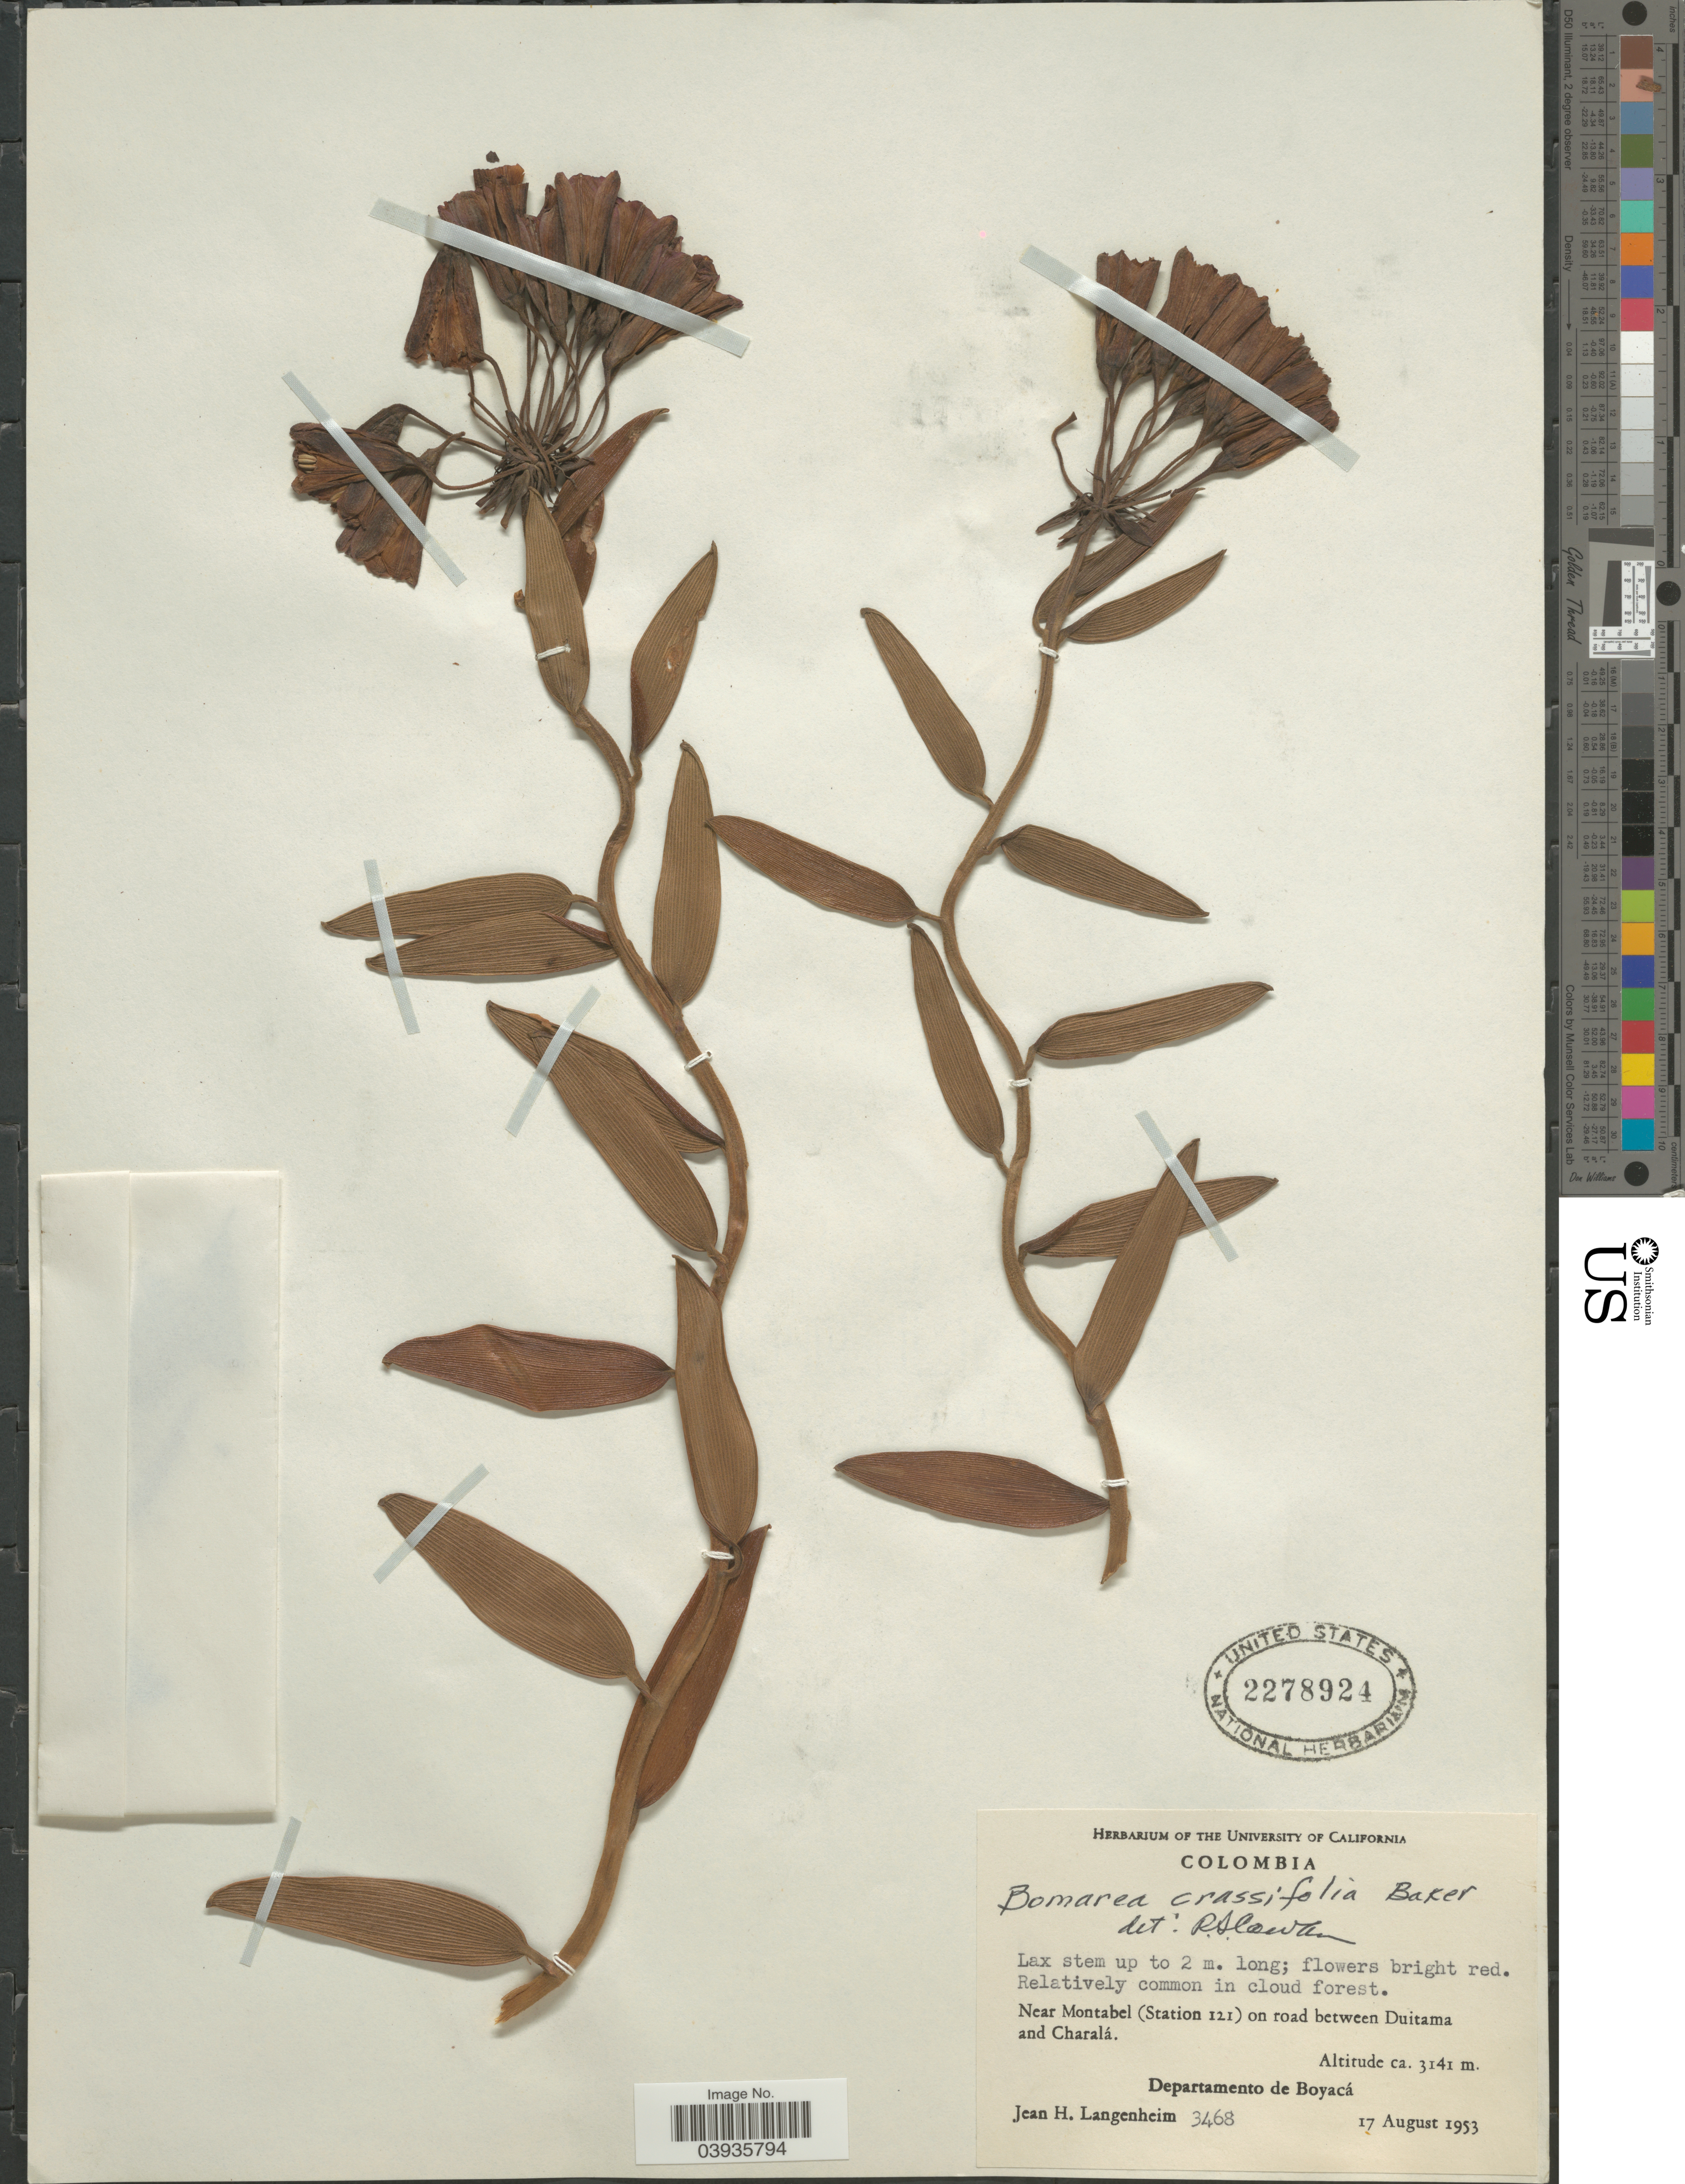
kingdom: Plantae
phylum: Tracheophyta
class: Liliopsida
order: Liliales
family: Alstroemeriaceae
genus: Bomarea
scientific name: Bomarea crassifolia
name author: Baker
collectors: J. H. Langenheim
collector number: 3468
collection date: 1953-08-17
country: Colombia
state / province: Boyacá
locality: Near Montabel (Station 121) on road between Duitama and Charalá. Departamento de Boyacá.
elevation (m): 3141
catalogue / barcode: US 2278924